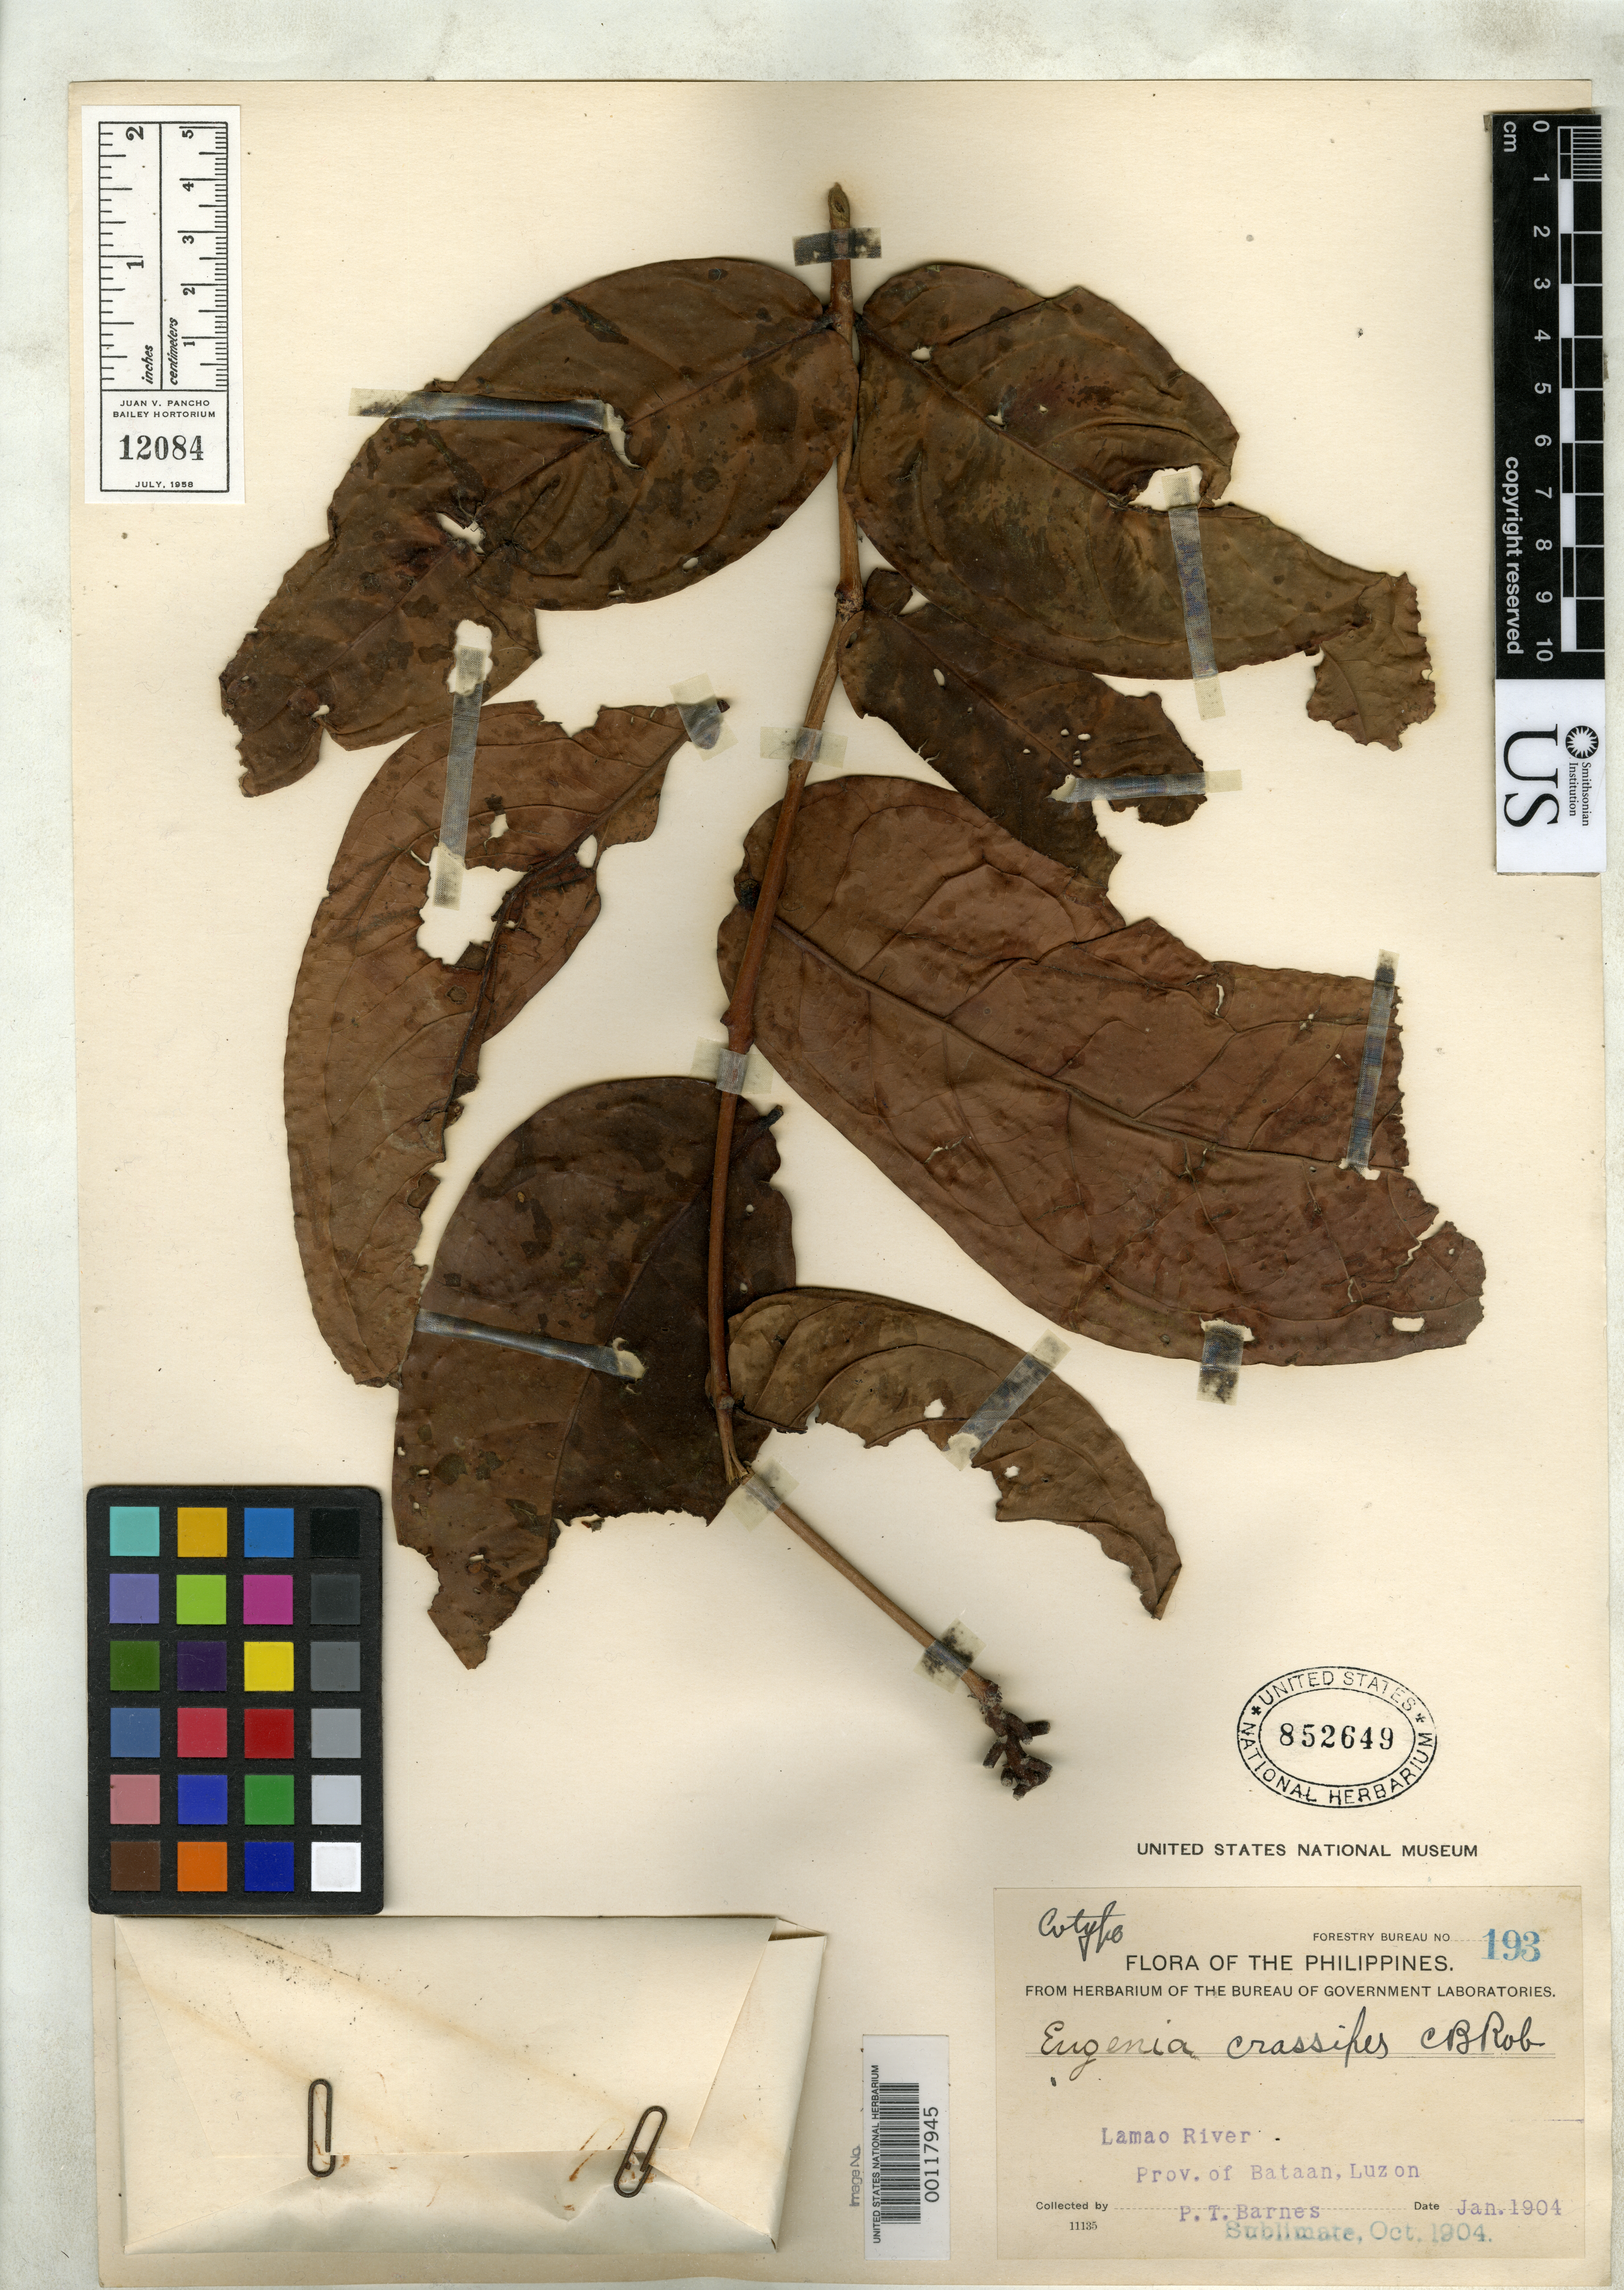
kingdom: Plantae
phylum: Tracheophyta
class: Magnoliopsida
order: Myrtales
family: Myrtaceae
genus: Eugenia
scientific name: Eugenia crassipes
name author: C.B. Rob.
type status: Isotype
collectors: P. Barnes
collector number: Bur. Sci. 193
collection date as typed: Jan 1904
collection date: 1904-01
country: Philippines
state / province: Central Luzon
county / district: Bataan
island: Luzon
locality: Lamao River.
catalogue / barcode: US 852649